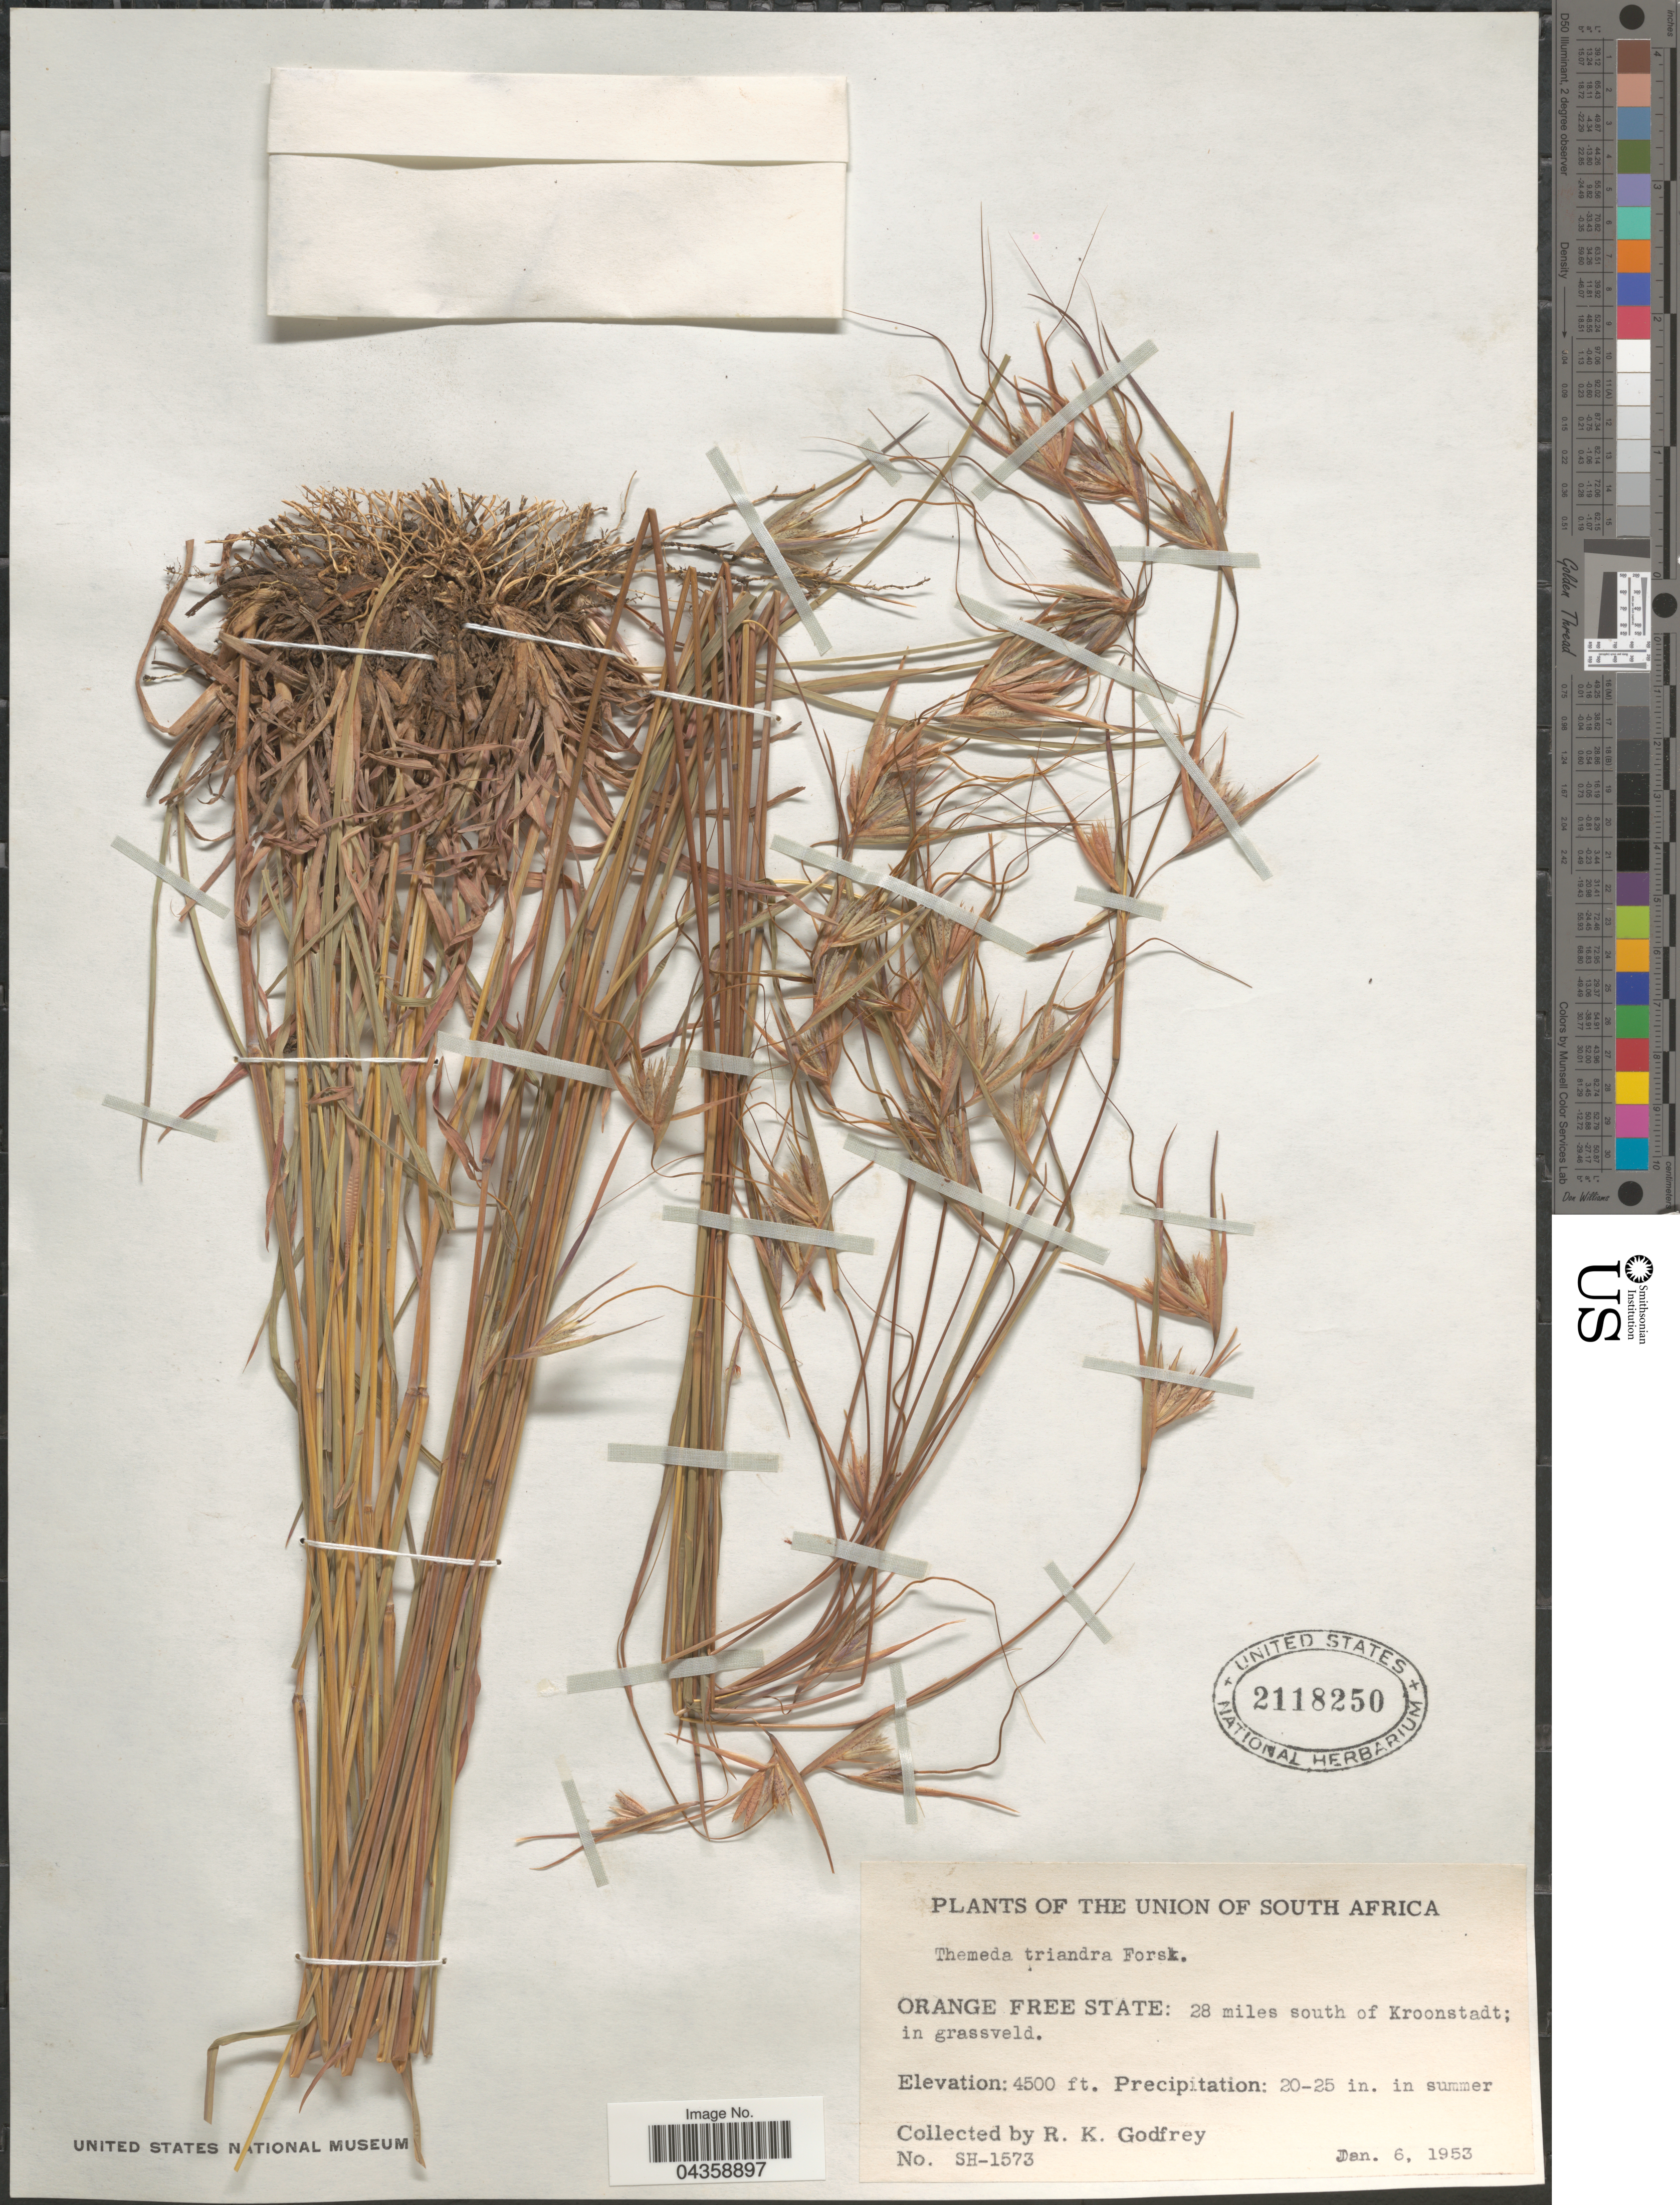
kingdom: Plantae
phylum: Tracheophyta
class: Liliopsida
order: Poales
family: Poaceae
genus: Themeda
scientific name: Themeda triandra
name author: Forssk.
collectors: R. K. Godfrey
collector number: SH-1573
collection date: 1953-01-06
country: South Africa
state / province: Free State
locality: The Union of South Africa. Orange Free State: 28 miles south of Kroonstadt.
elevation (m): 1372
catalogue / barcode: US 2118250